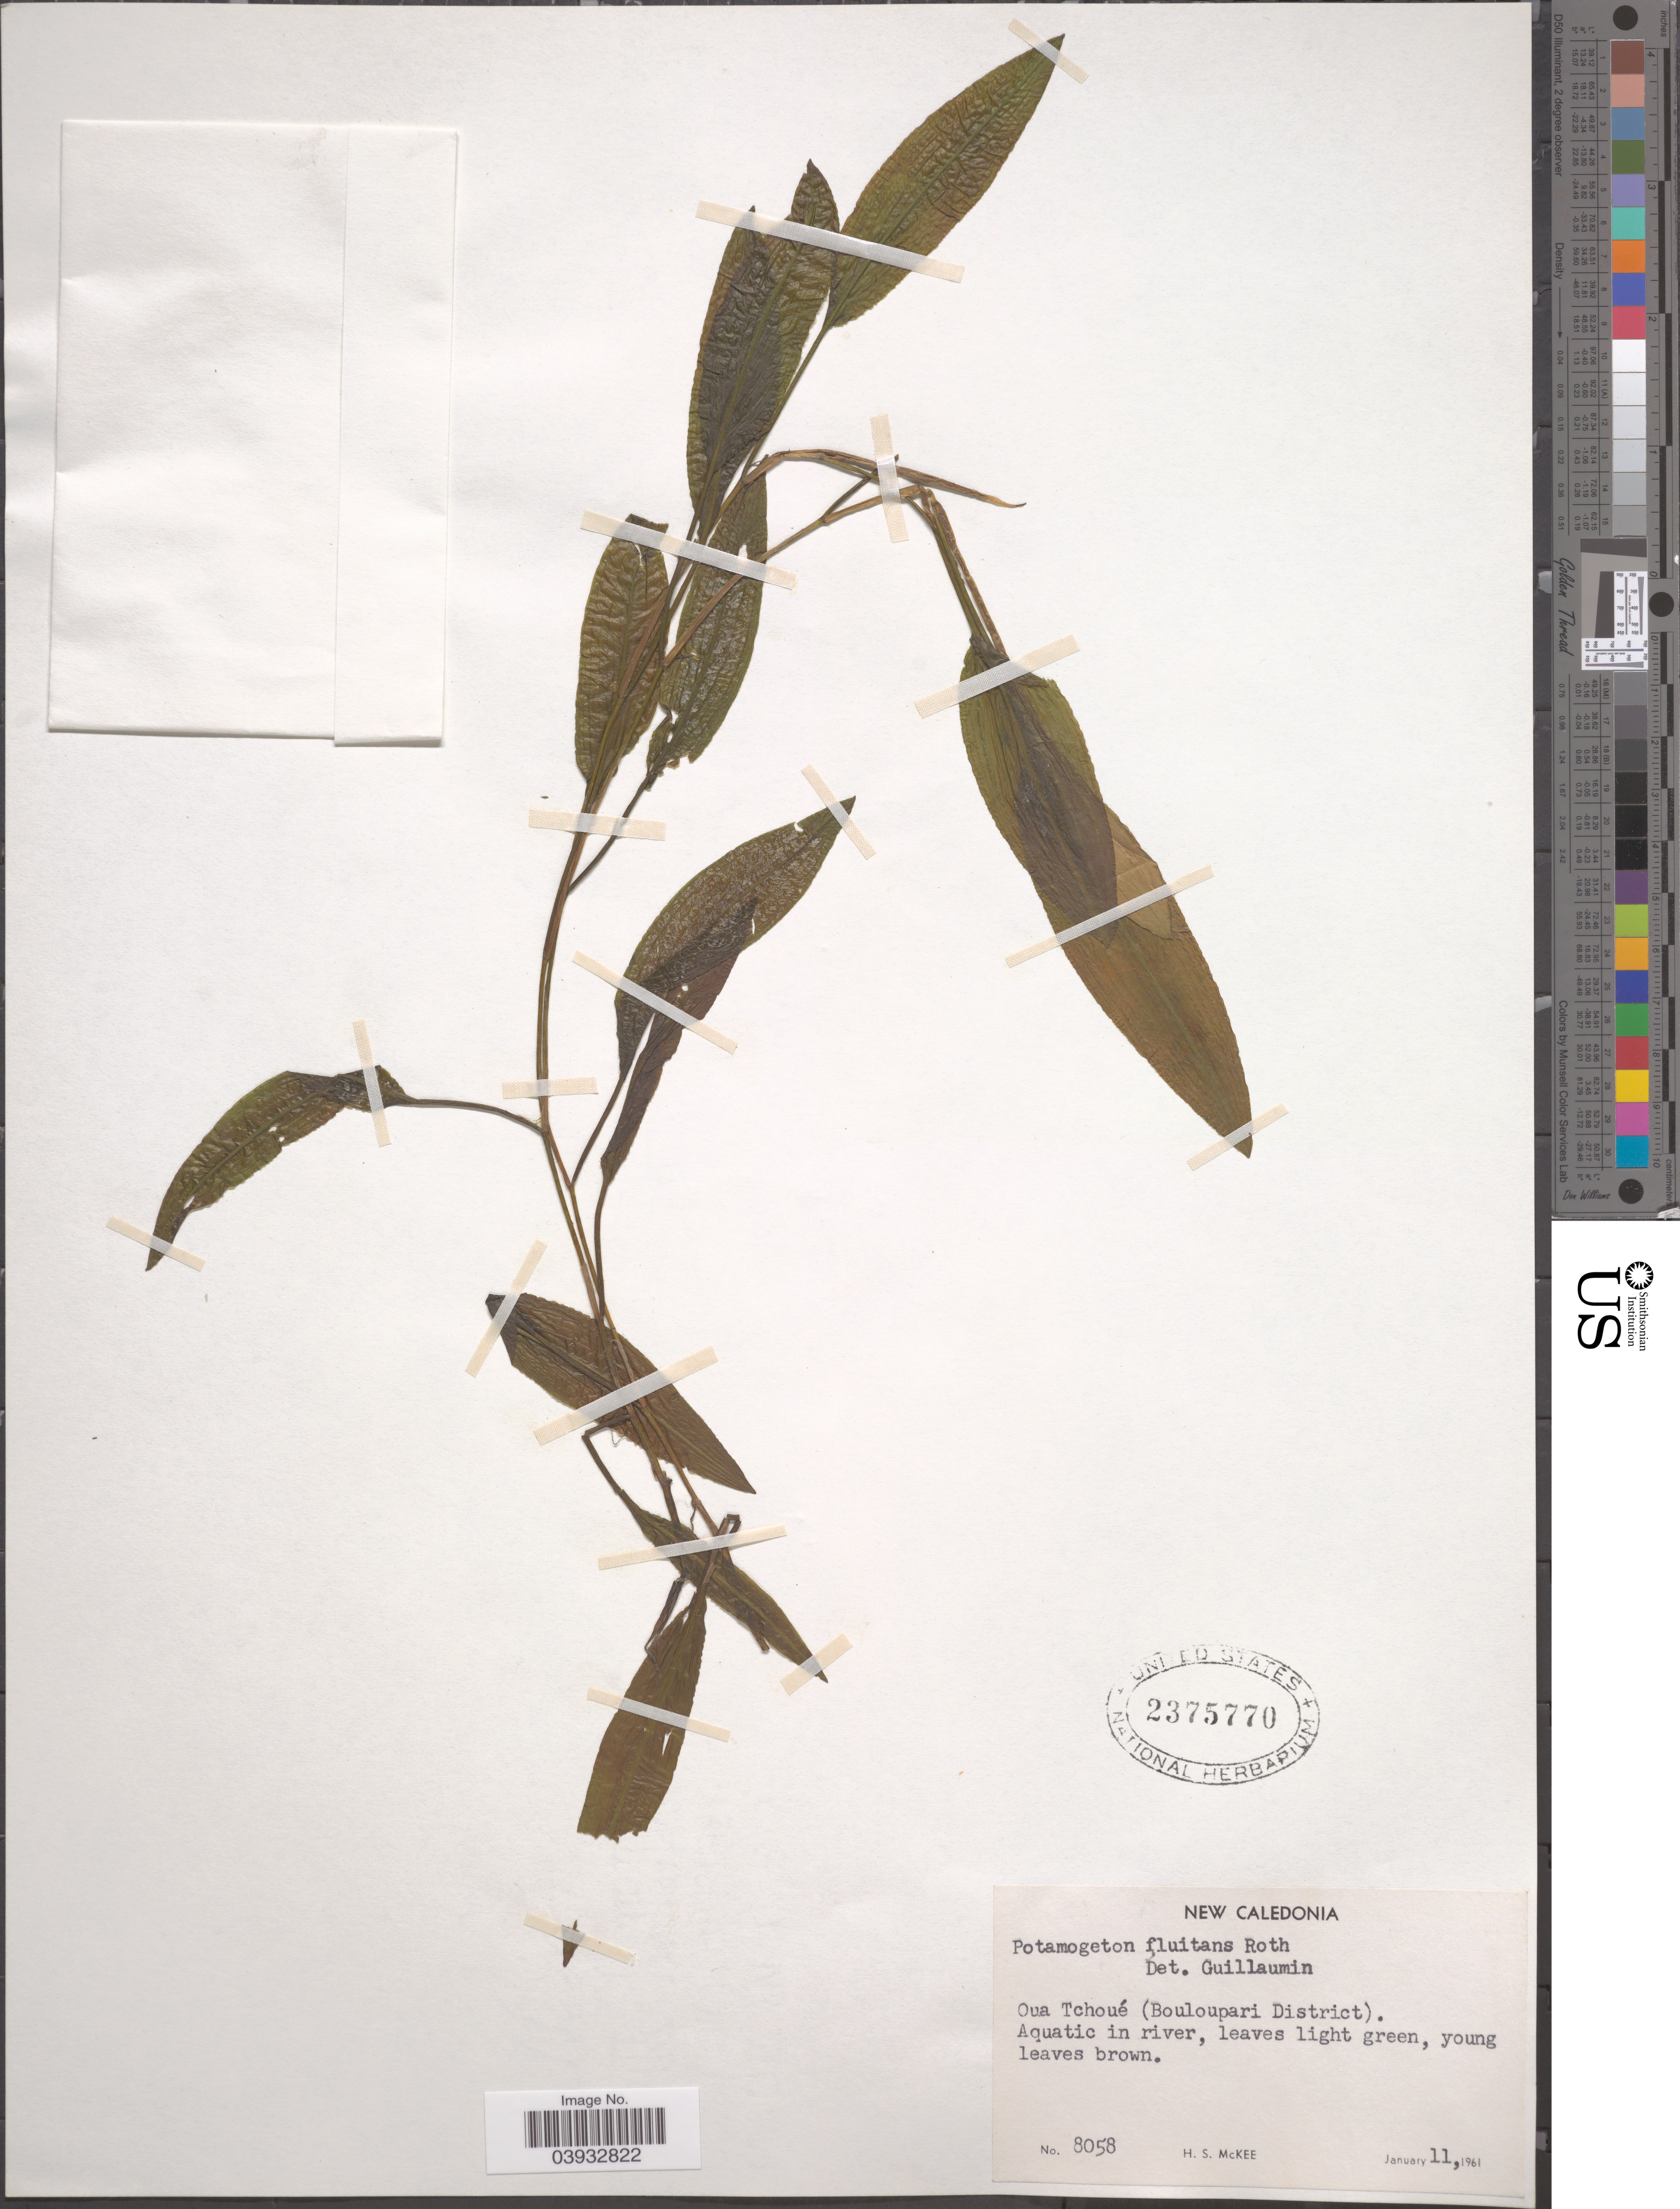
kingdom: Plantae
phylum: Tracheophyta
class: Liliopsida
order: Alismatales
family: Potamogetonaceae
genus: Potamogeton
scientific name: Potamogeton fluitans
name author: Roth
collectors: H. S. McKee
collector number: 8058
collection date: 1961-01-11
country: New Caledonia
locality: Oua Tchoué (Bouloupari District).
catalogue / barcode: US 2375770